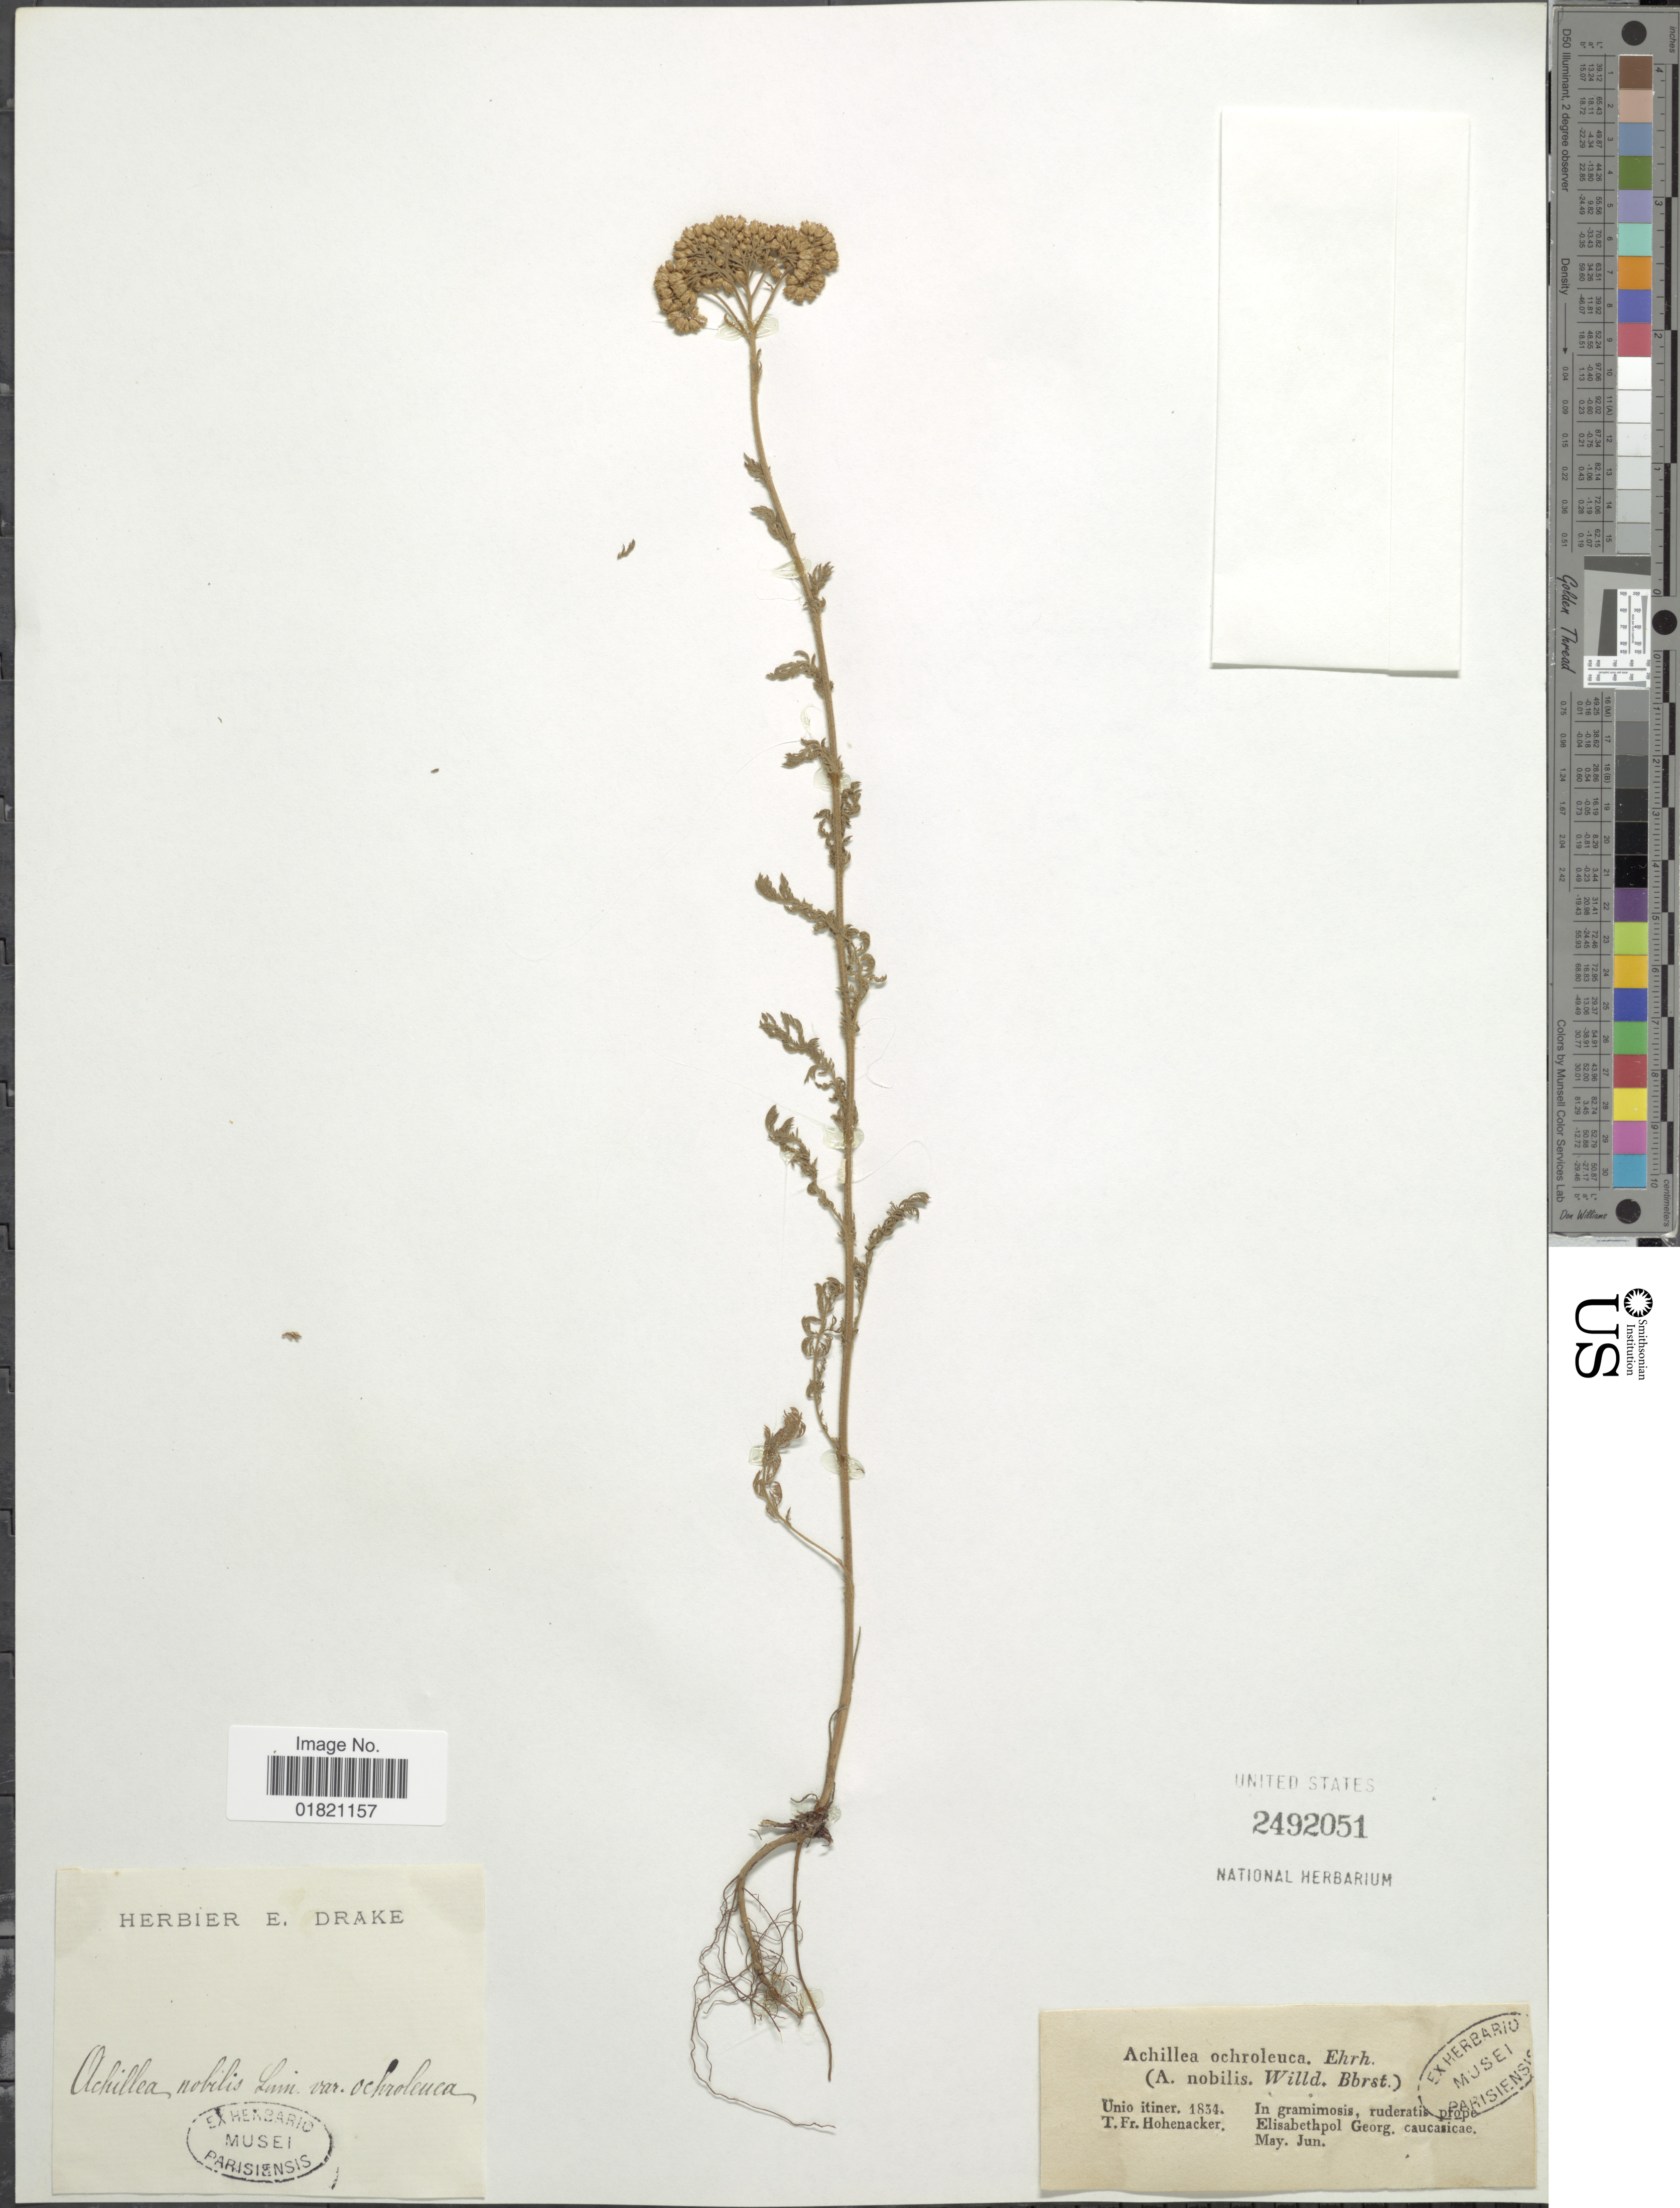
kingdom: Plantae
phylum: Tracheophyta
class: Magnoliopsida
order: Asterales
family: Asteraceae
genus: Achillea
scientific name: Achillea nobilis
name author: L.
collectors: R. F. Hohenacker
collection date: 1834-05/1834-06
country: Georgia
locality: Elisabethpol Georg. caucasicae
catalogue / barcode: US 2492051